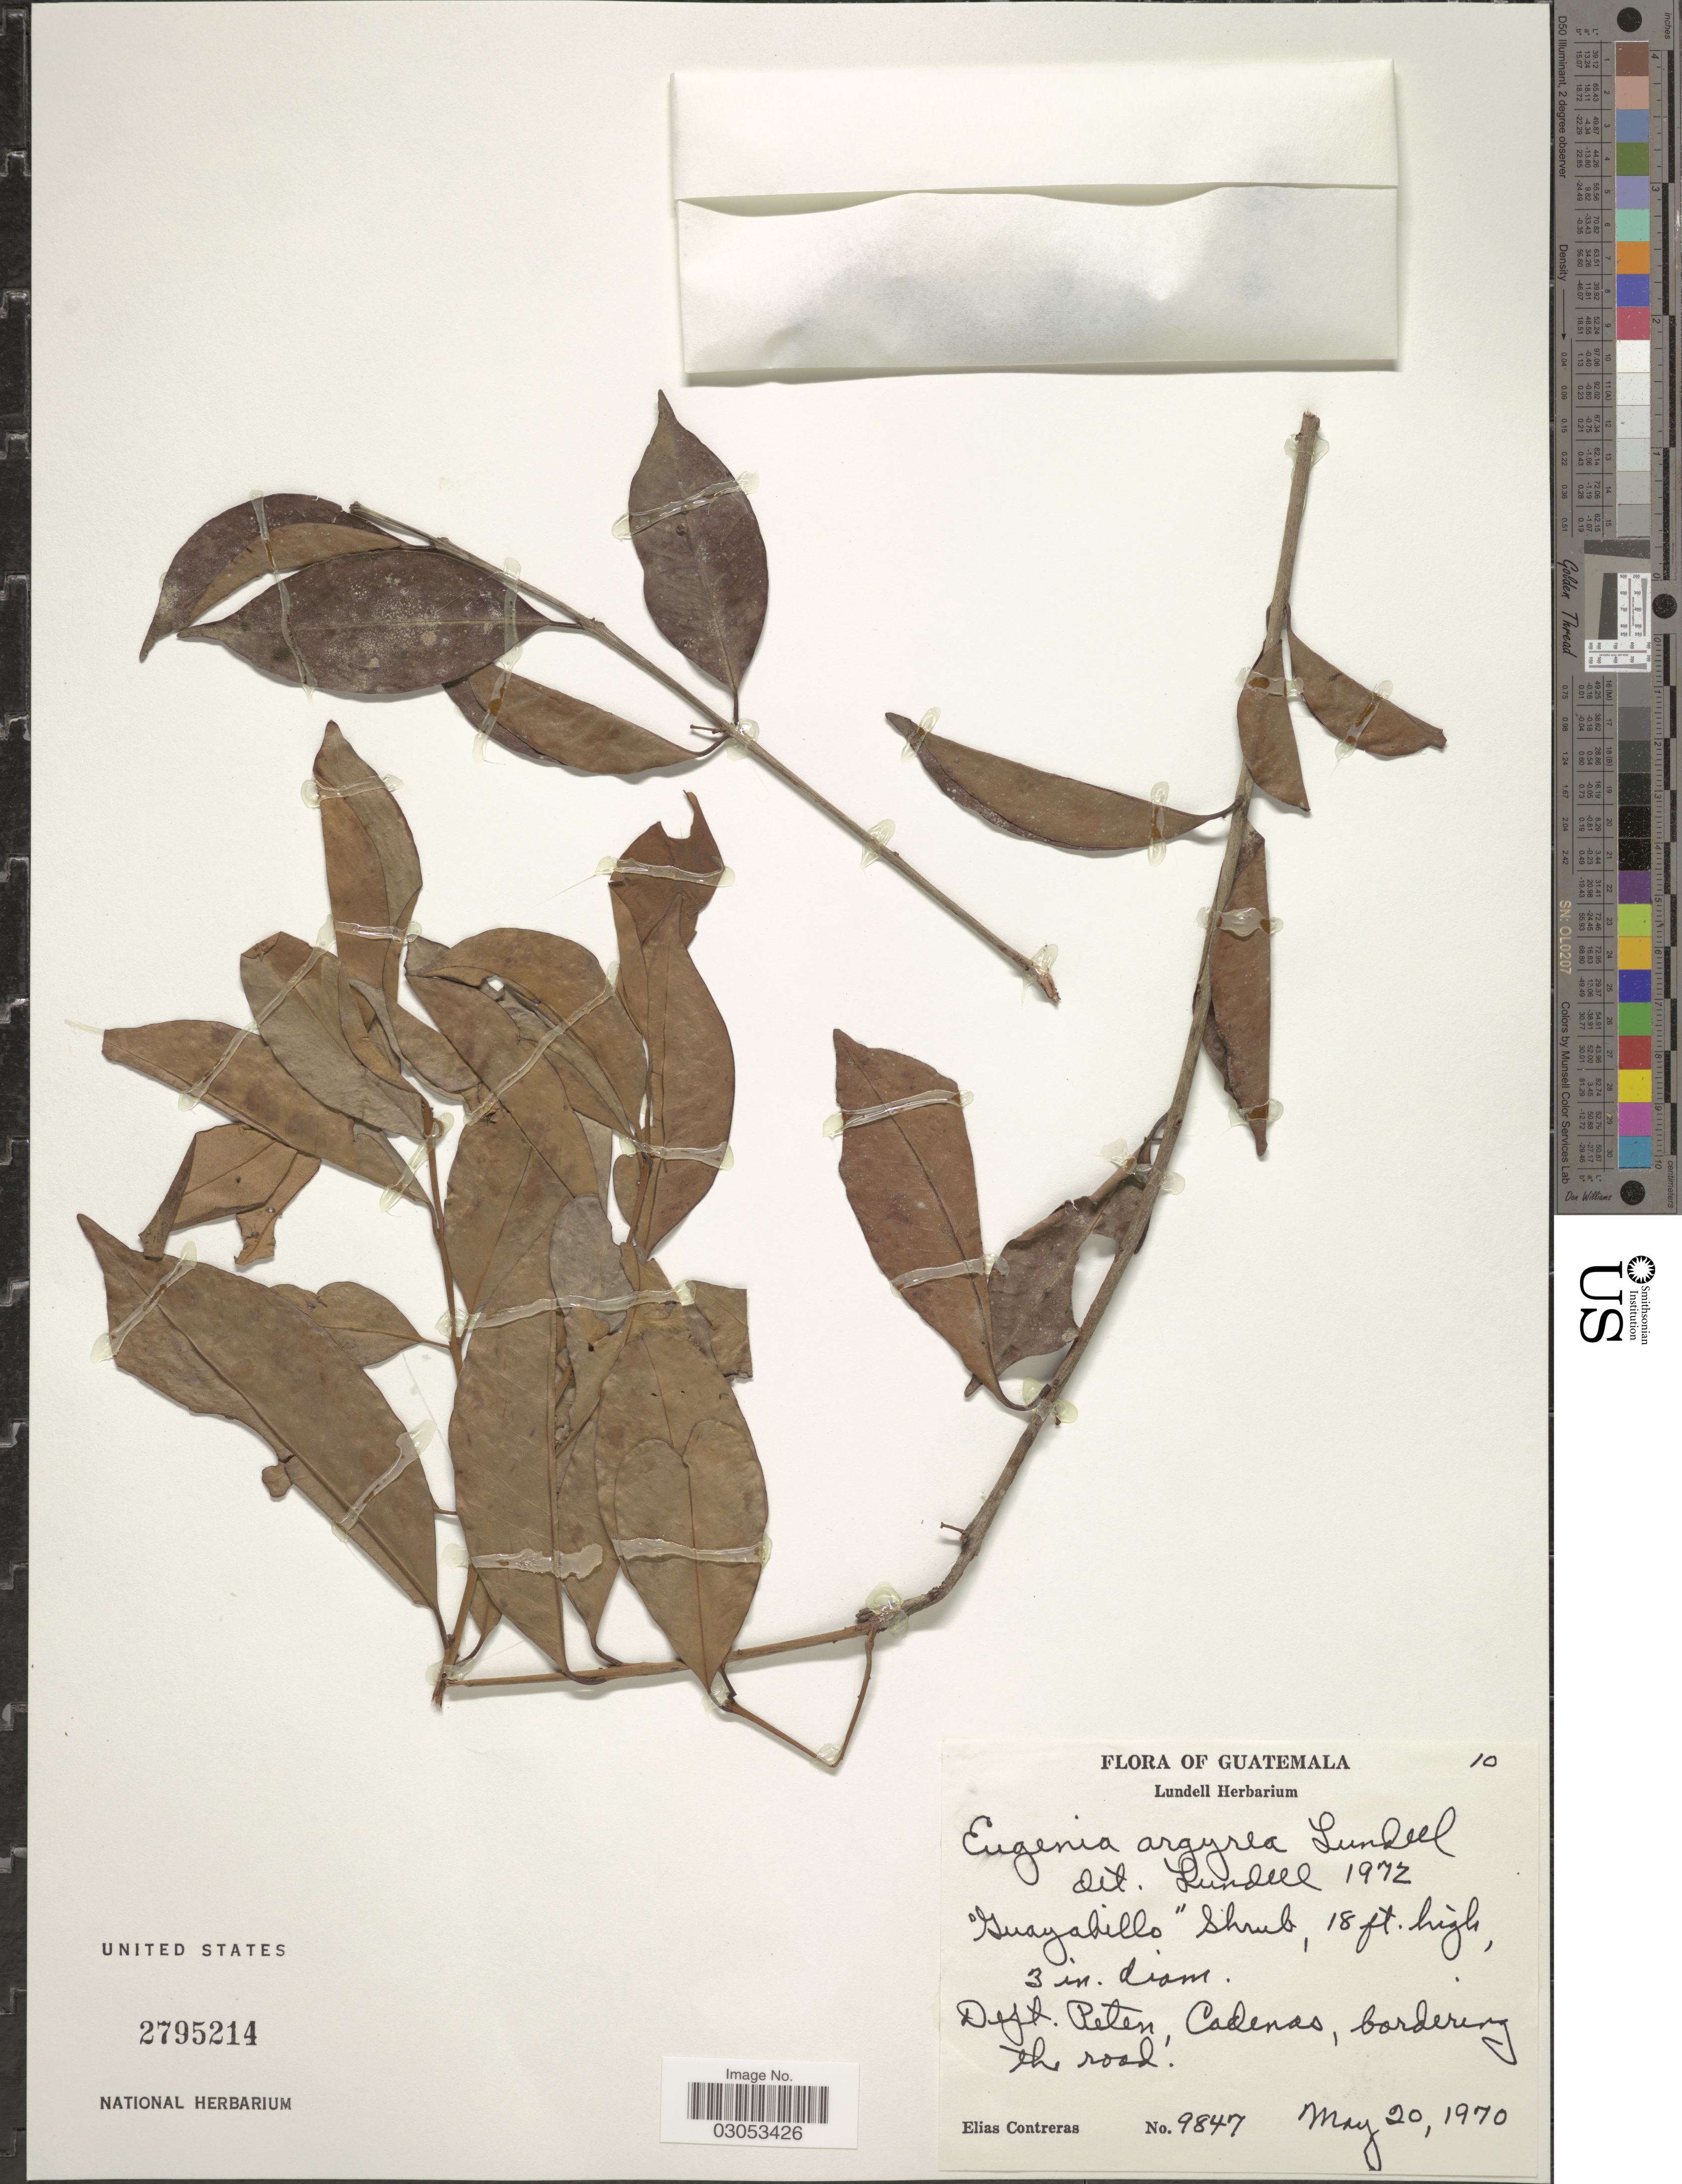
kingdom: Plantae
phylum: Tracheophyta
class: Magnoliopsida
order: Myrtales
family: Myrtaceae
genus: Eugenia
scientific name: Eugenia argyrea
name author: Lundell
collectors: E. Contreras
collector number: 9847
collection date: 1970-05-20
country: Guatemala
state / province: El Petén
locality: Dept. Peten, Cadenas, bordering the road.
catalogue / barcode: US 2795214